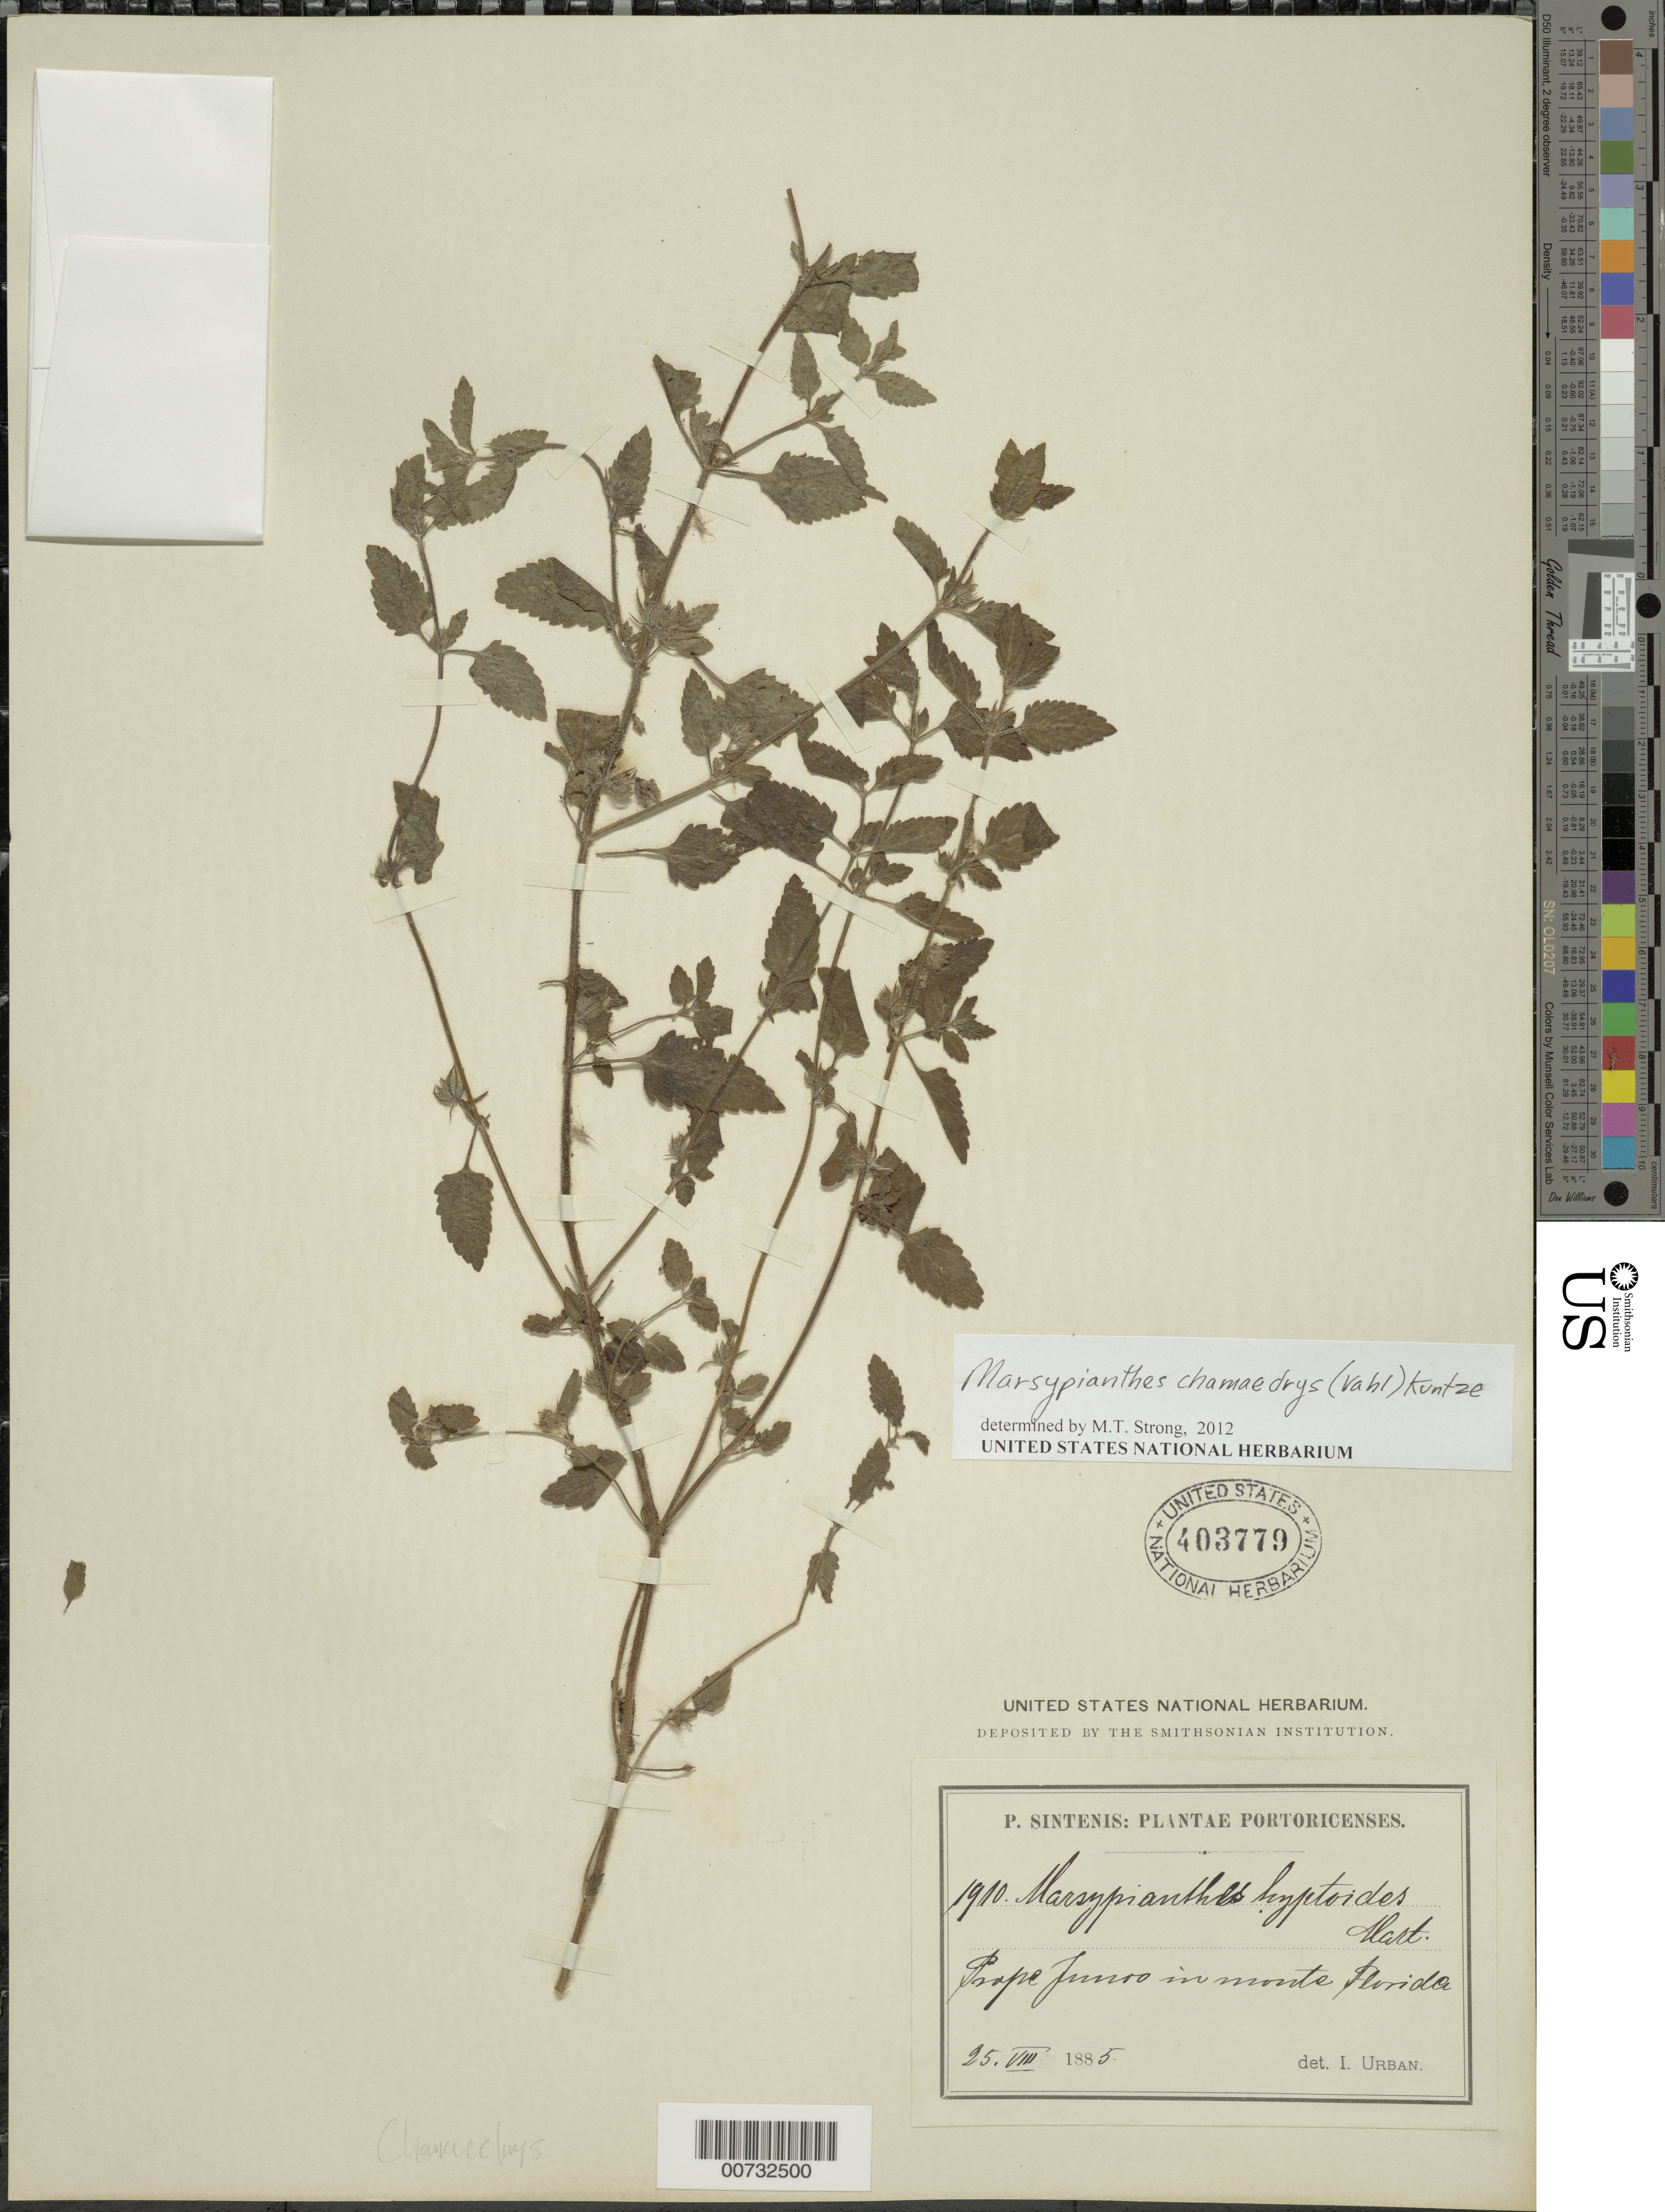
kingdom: Plantae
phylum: Tracheophyta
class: Magnoliopsida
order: Lamiales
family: Lamiaceae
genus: Marsypianthes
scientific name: Marsypianthes chamaedrys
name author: (Vahl) Kuntze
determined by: Strong, M. T., (US), Smithsonian Institution - National Museum of Natural History (UNITED STATES)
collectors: P. Sintenis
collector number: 1910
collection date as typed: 25 Aug 1885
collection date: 1885-08-25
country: Puerto Rico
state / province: Juncos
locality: Prope Junco in monte Florida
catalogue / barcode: US 403779